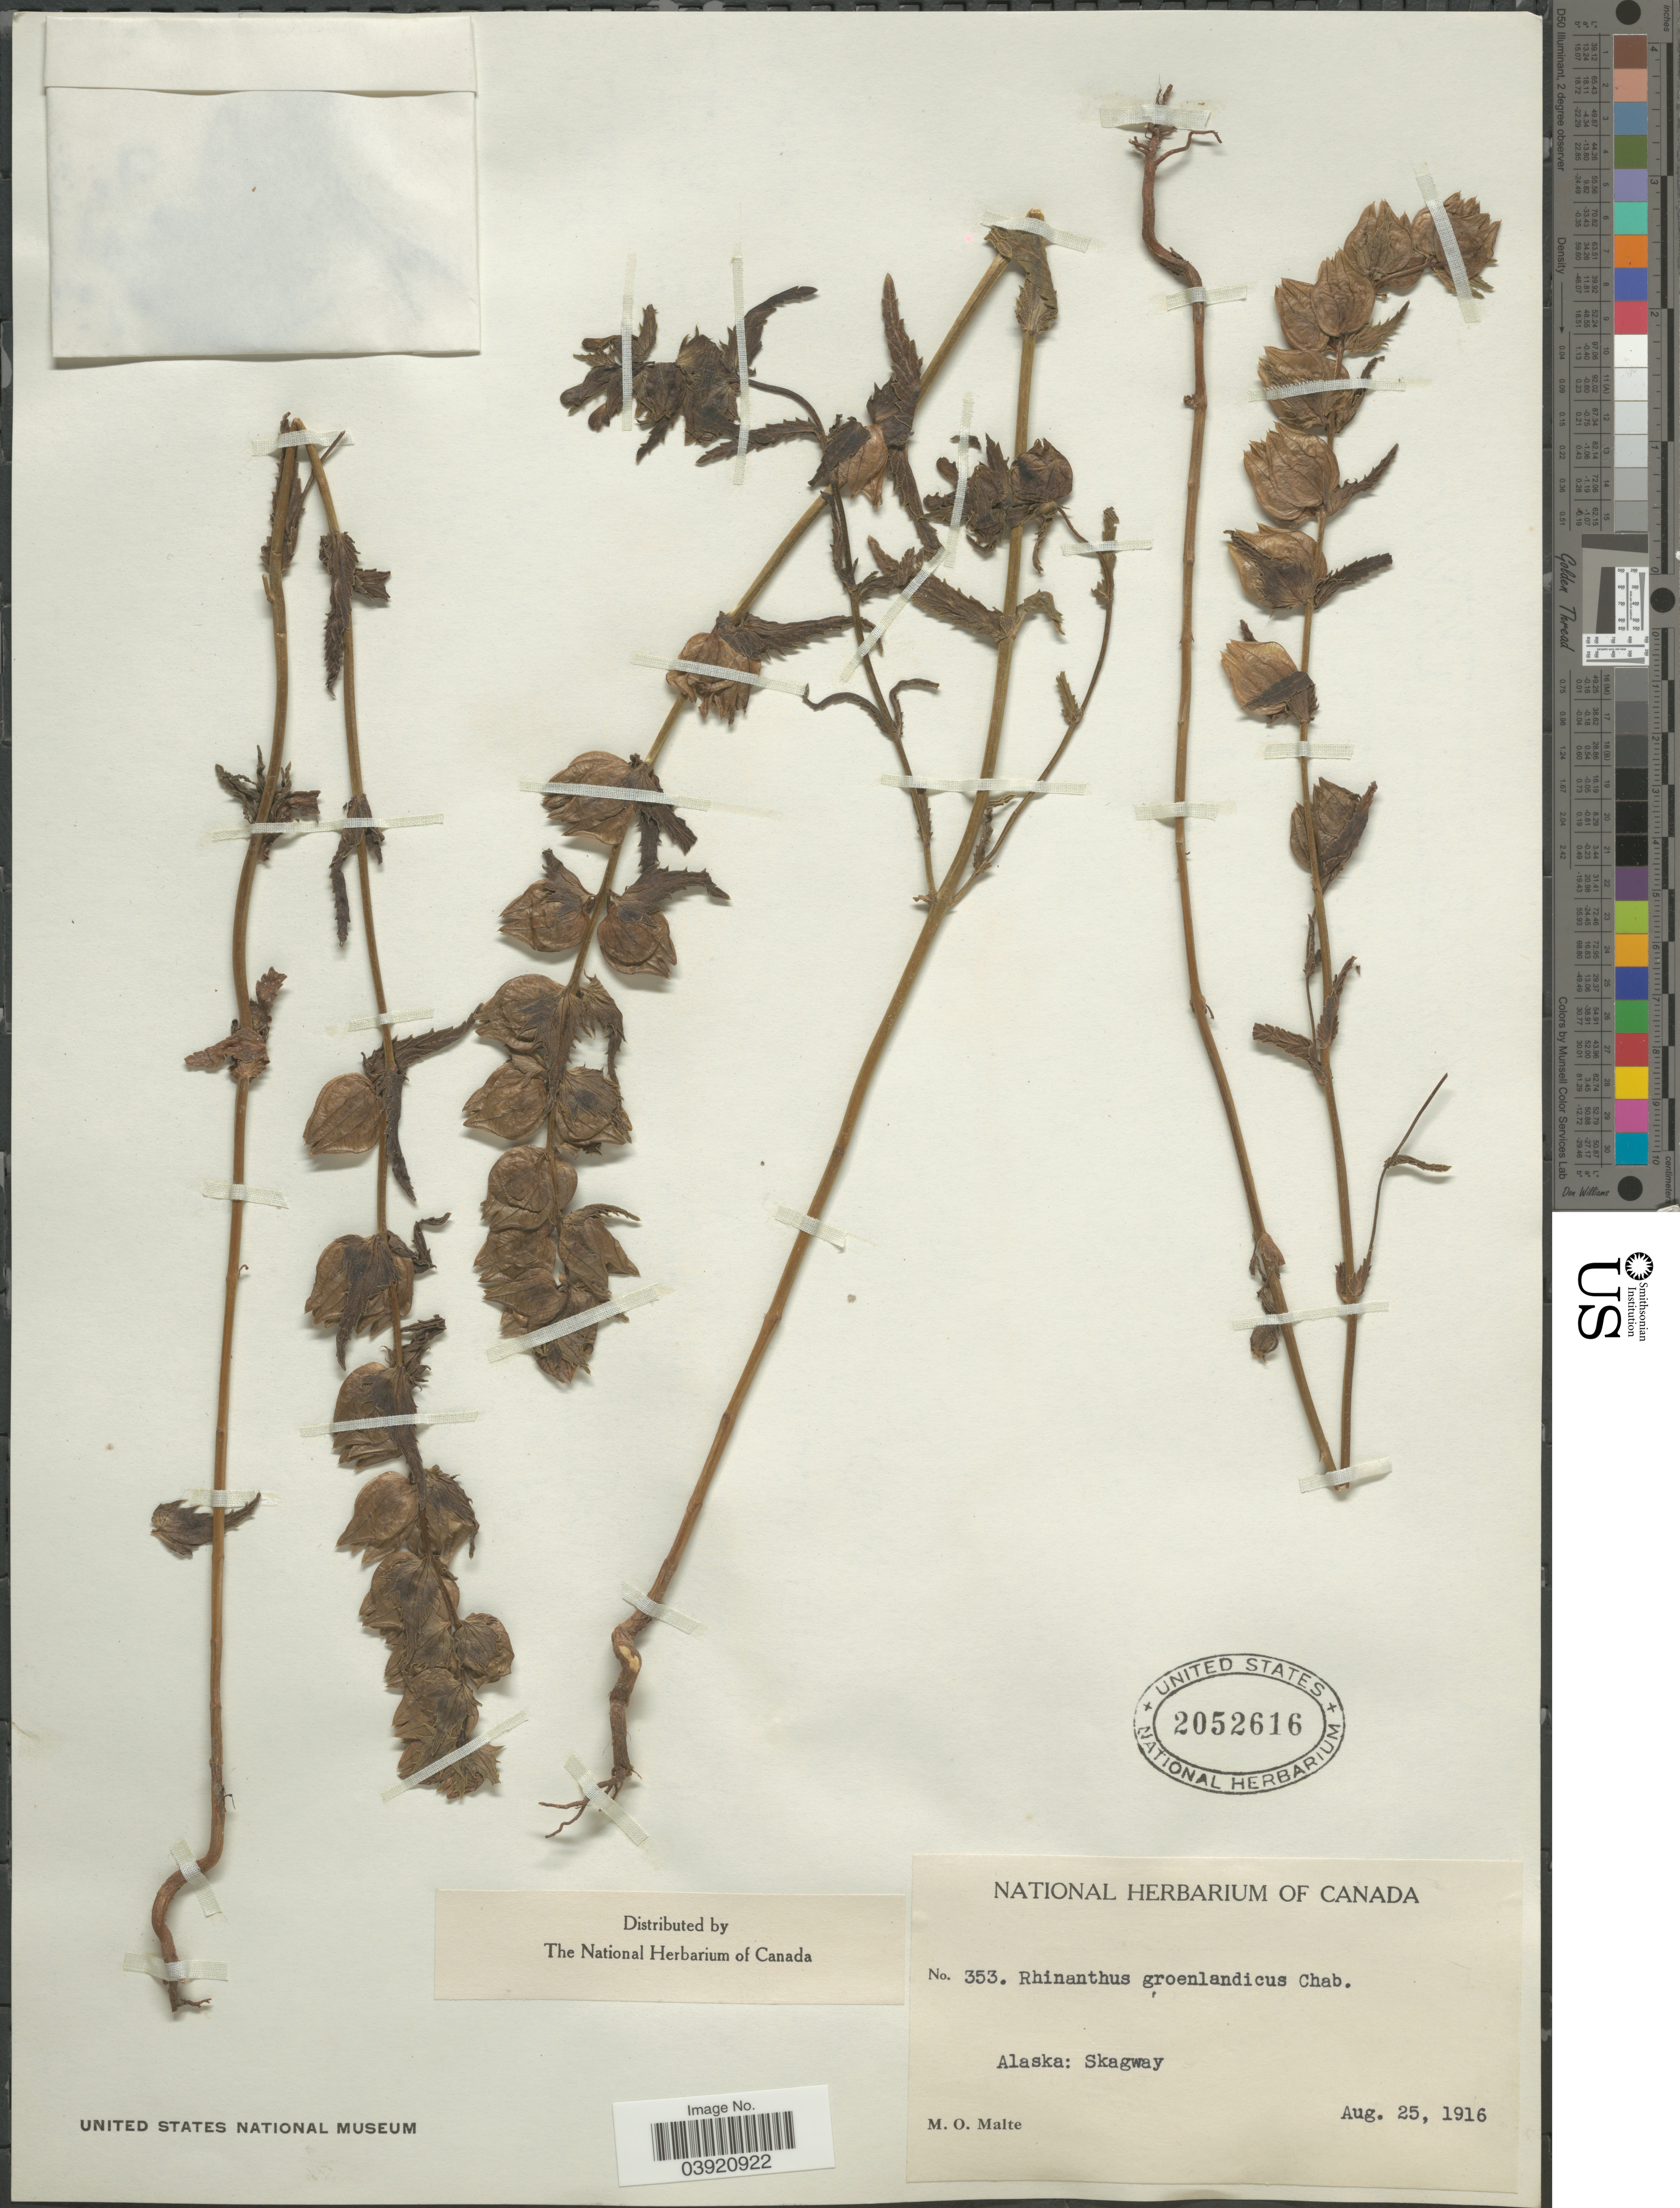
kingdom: Plantae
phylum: Tracheophyta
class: Magnoliopsida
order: Lamiales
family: Orobanchaceae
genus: Rhinanthus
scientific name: Rhinanthus minor subsp. groenlandicus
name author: (Chabert) Neum.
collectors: M. O. Malte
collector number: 353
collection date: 1916-08-25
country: United States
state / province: Alaska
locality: Skagway.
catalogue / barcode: US 2052616